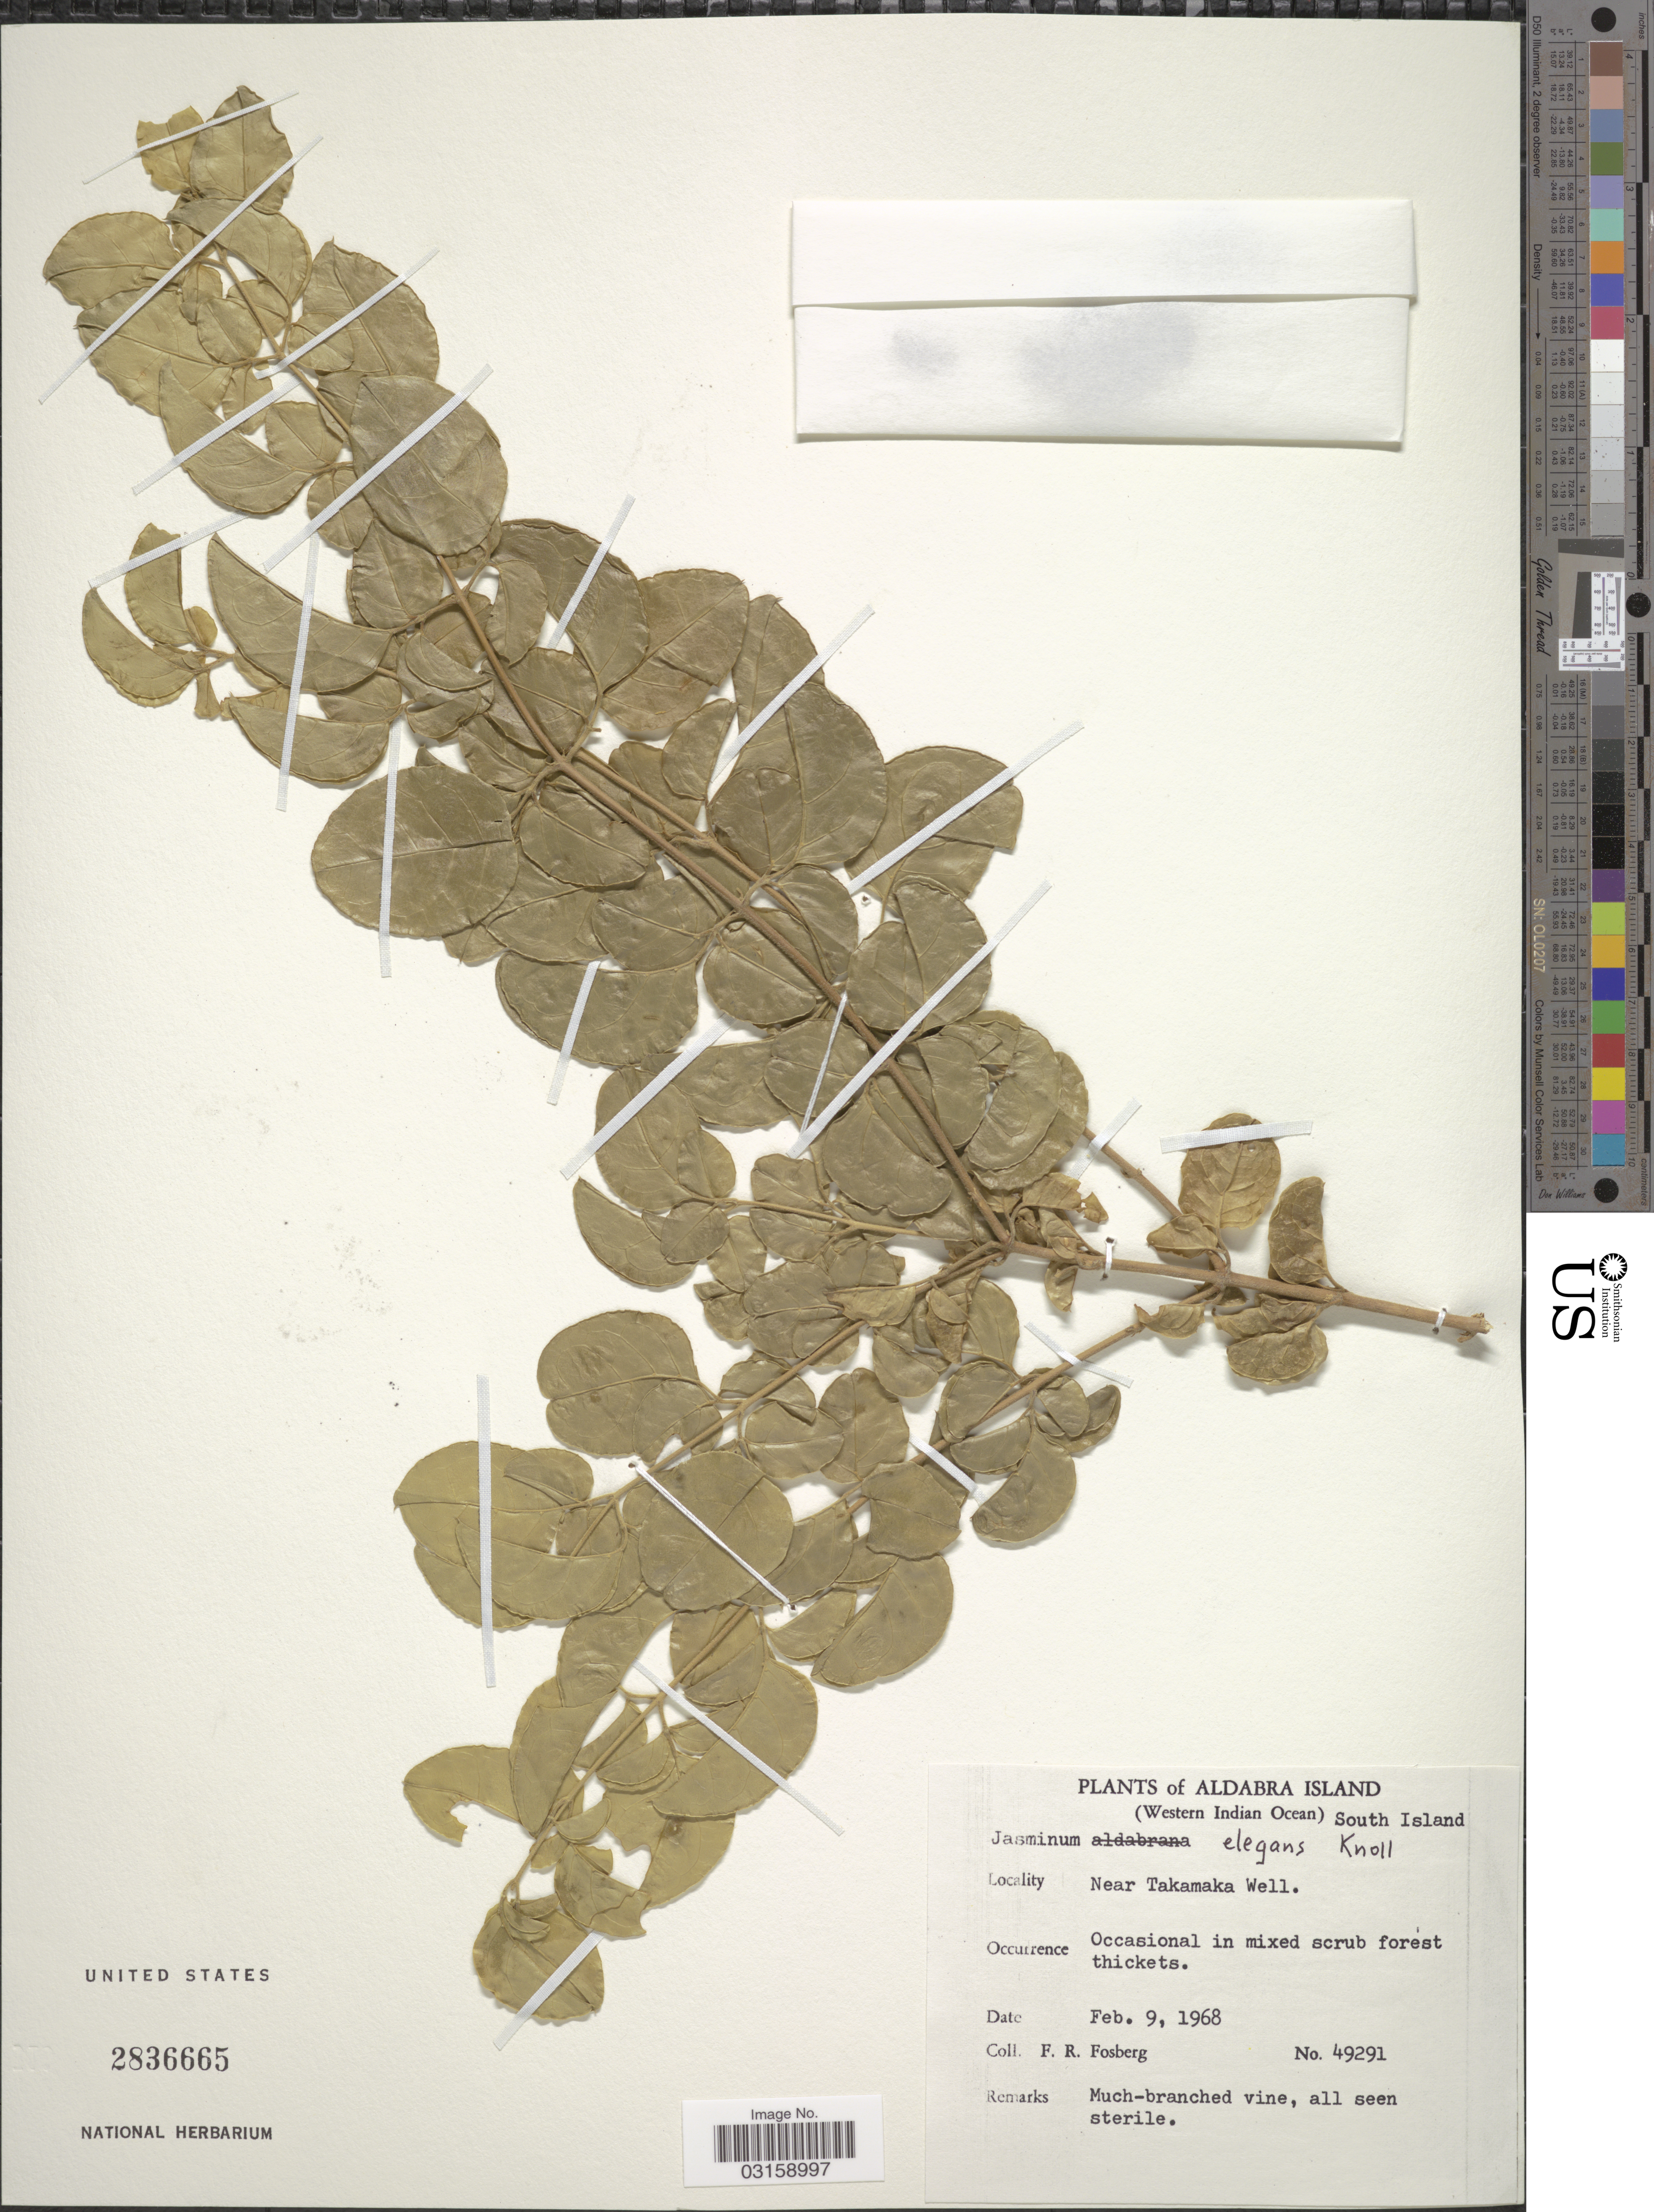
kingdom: Plantae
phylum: Tracheophyta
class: Magnoliopsida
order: Lamiales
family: Oleaceae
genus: Jasminum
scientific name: Jasminum elegans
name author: Knobl.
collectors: F. R. Fosberg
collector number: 49291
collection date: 1968-02-09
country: Seychelles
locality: Aldabra Island. (Western Indian Ocean). South Island. Near Takamaka Well.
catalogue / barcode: US 2836665